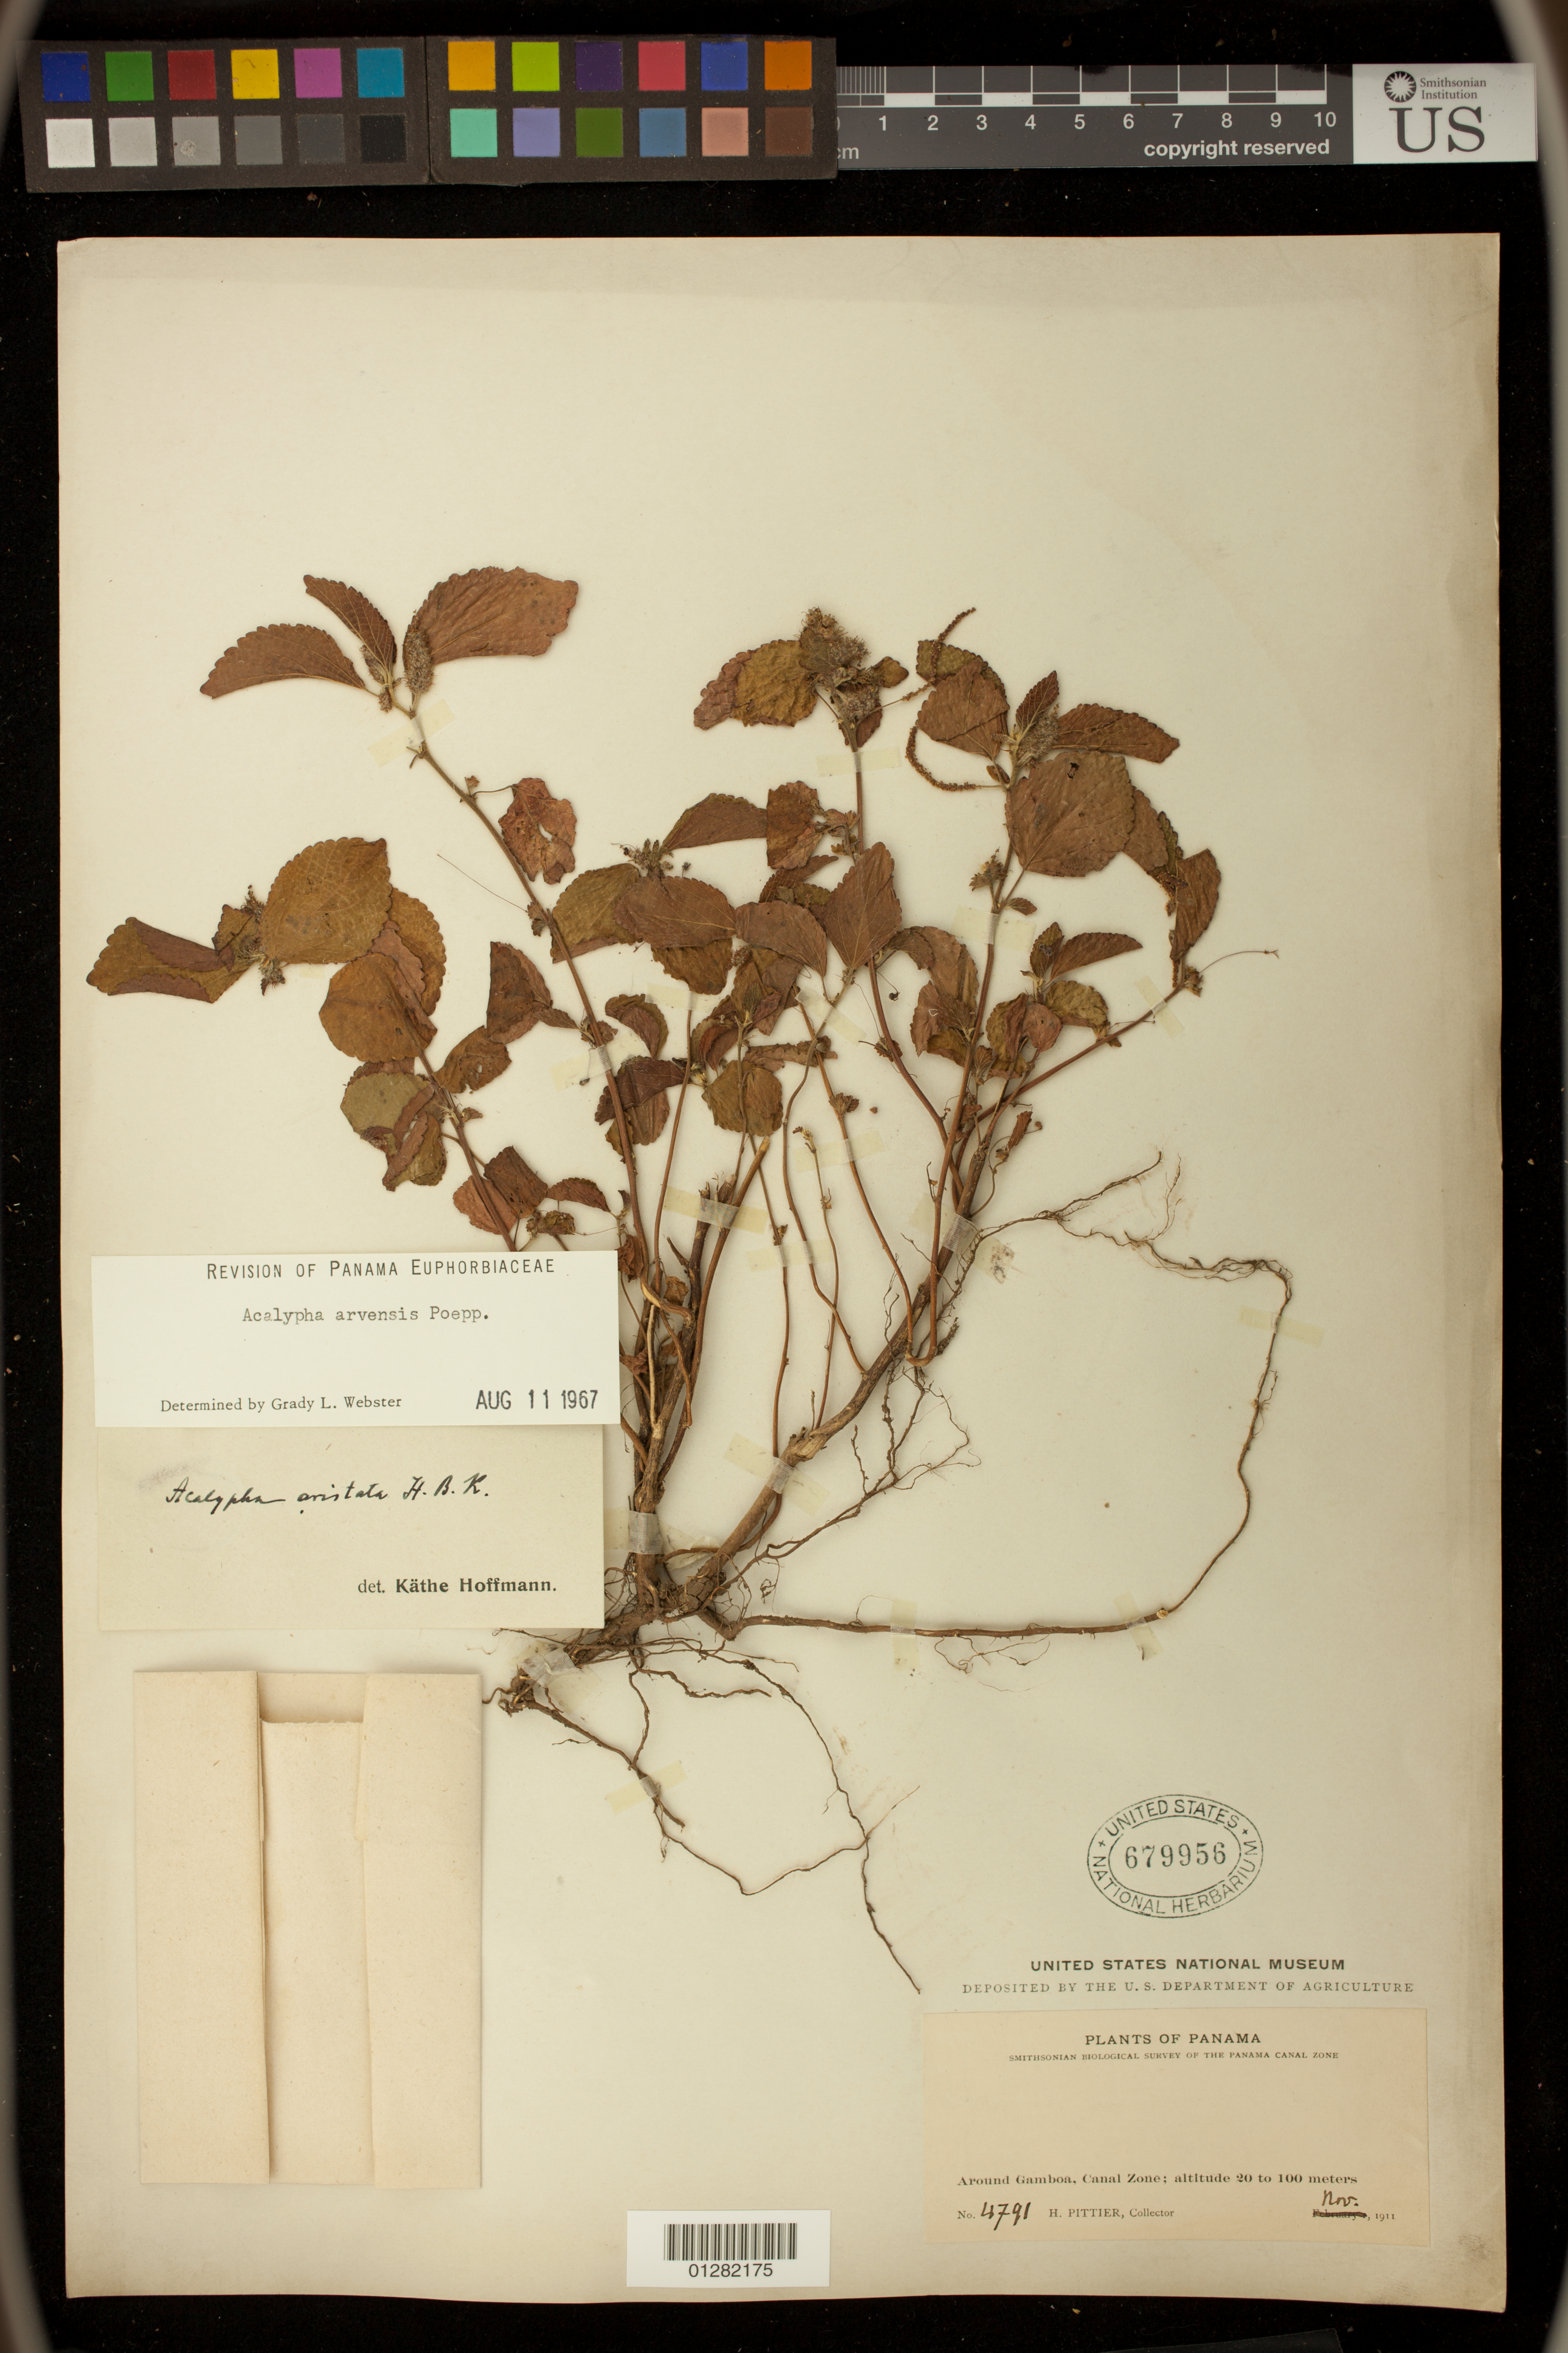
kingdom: Plantae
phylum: Tracheophyta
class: Magnoliopsida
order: Malpighiales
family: Euphorbiaceae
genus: Acalypha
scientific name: Acalypha arvensis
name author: Poepp.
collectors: H. F. Pittier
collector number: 4791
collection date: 1911-11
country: Panama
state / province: Colón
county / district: Canal Zone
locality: Gamboa, Canal Zone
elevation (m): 20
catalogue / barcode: US 679956